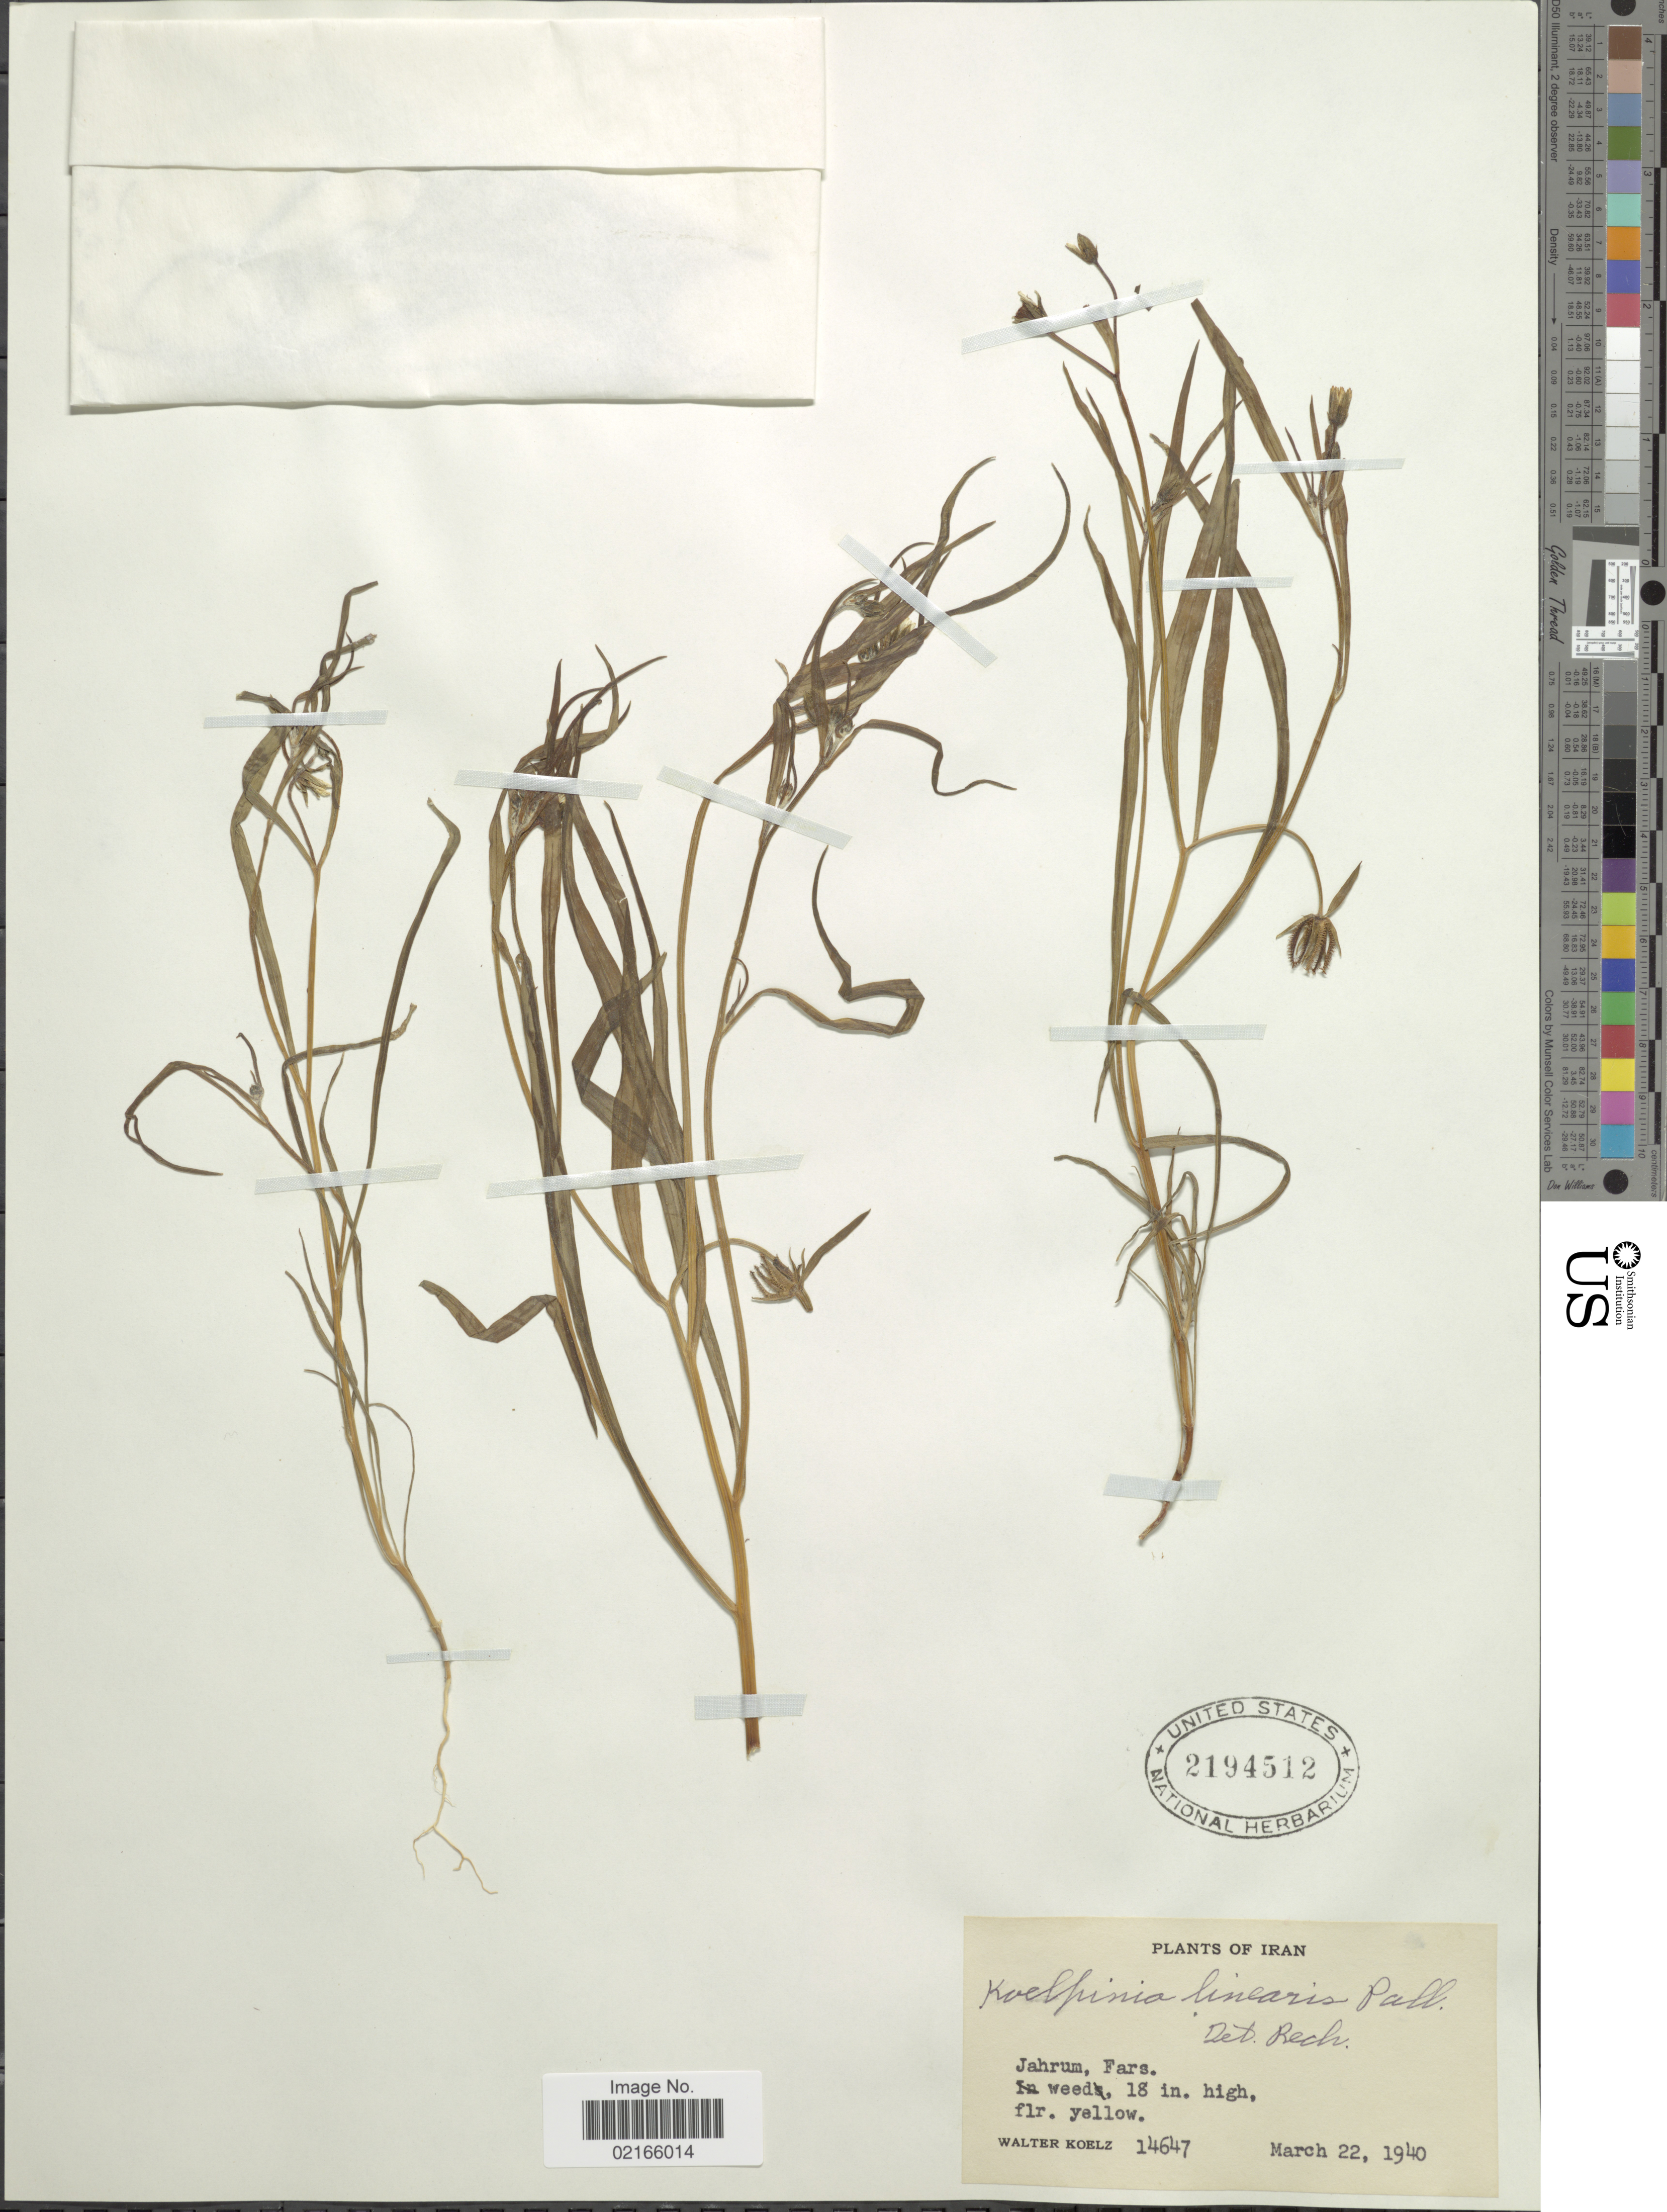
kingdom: Plantae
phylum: Tracheophyta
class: Magnoliopsida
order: Asterales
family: Asteraceae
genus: Koelpinia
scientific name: Koelpinia linearis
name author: Pall.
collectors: W. N. Koelz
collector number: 14647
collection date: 1940-03-22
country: Iran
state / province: Fars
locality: Jahrum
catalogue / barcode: US 2194512